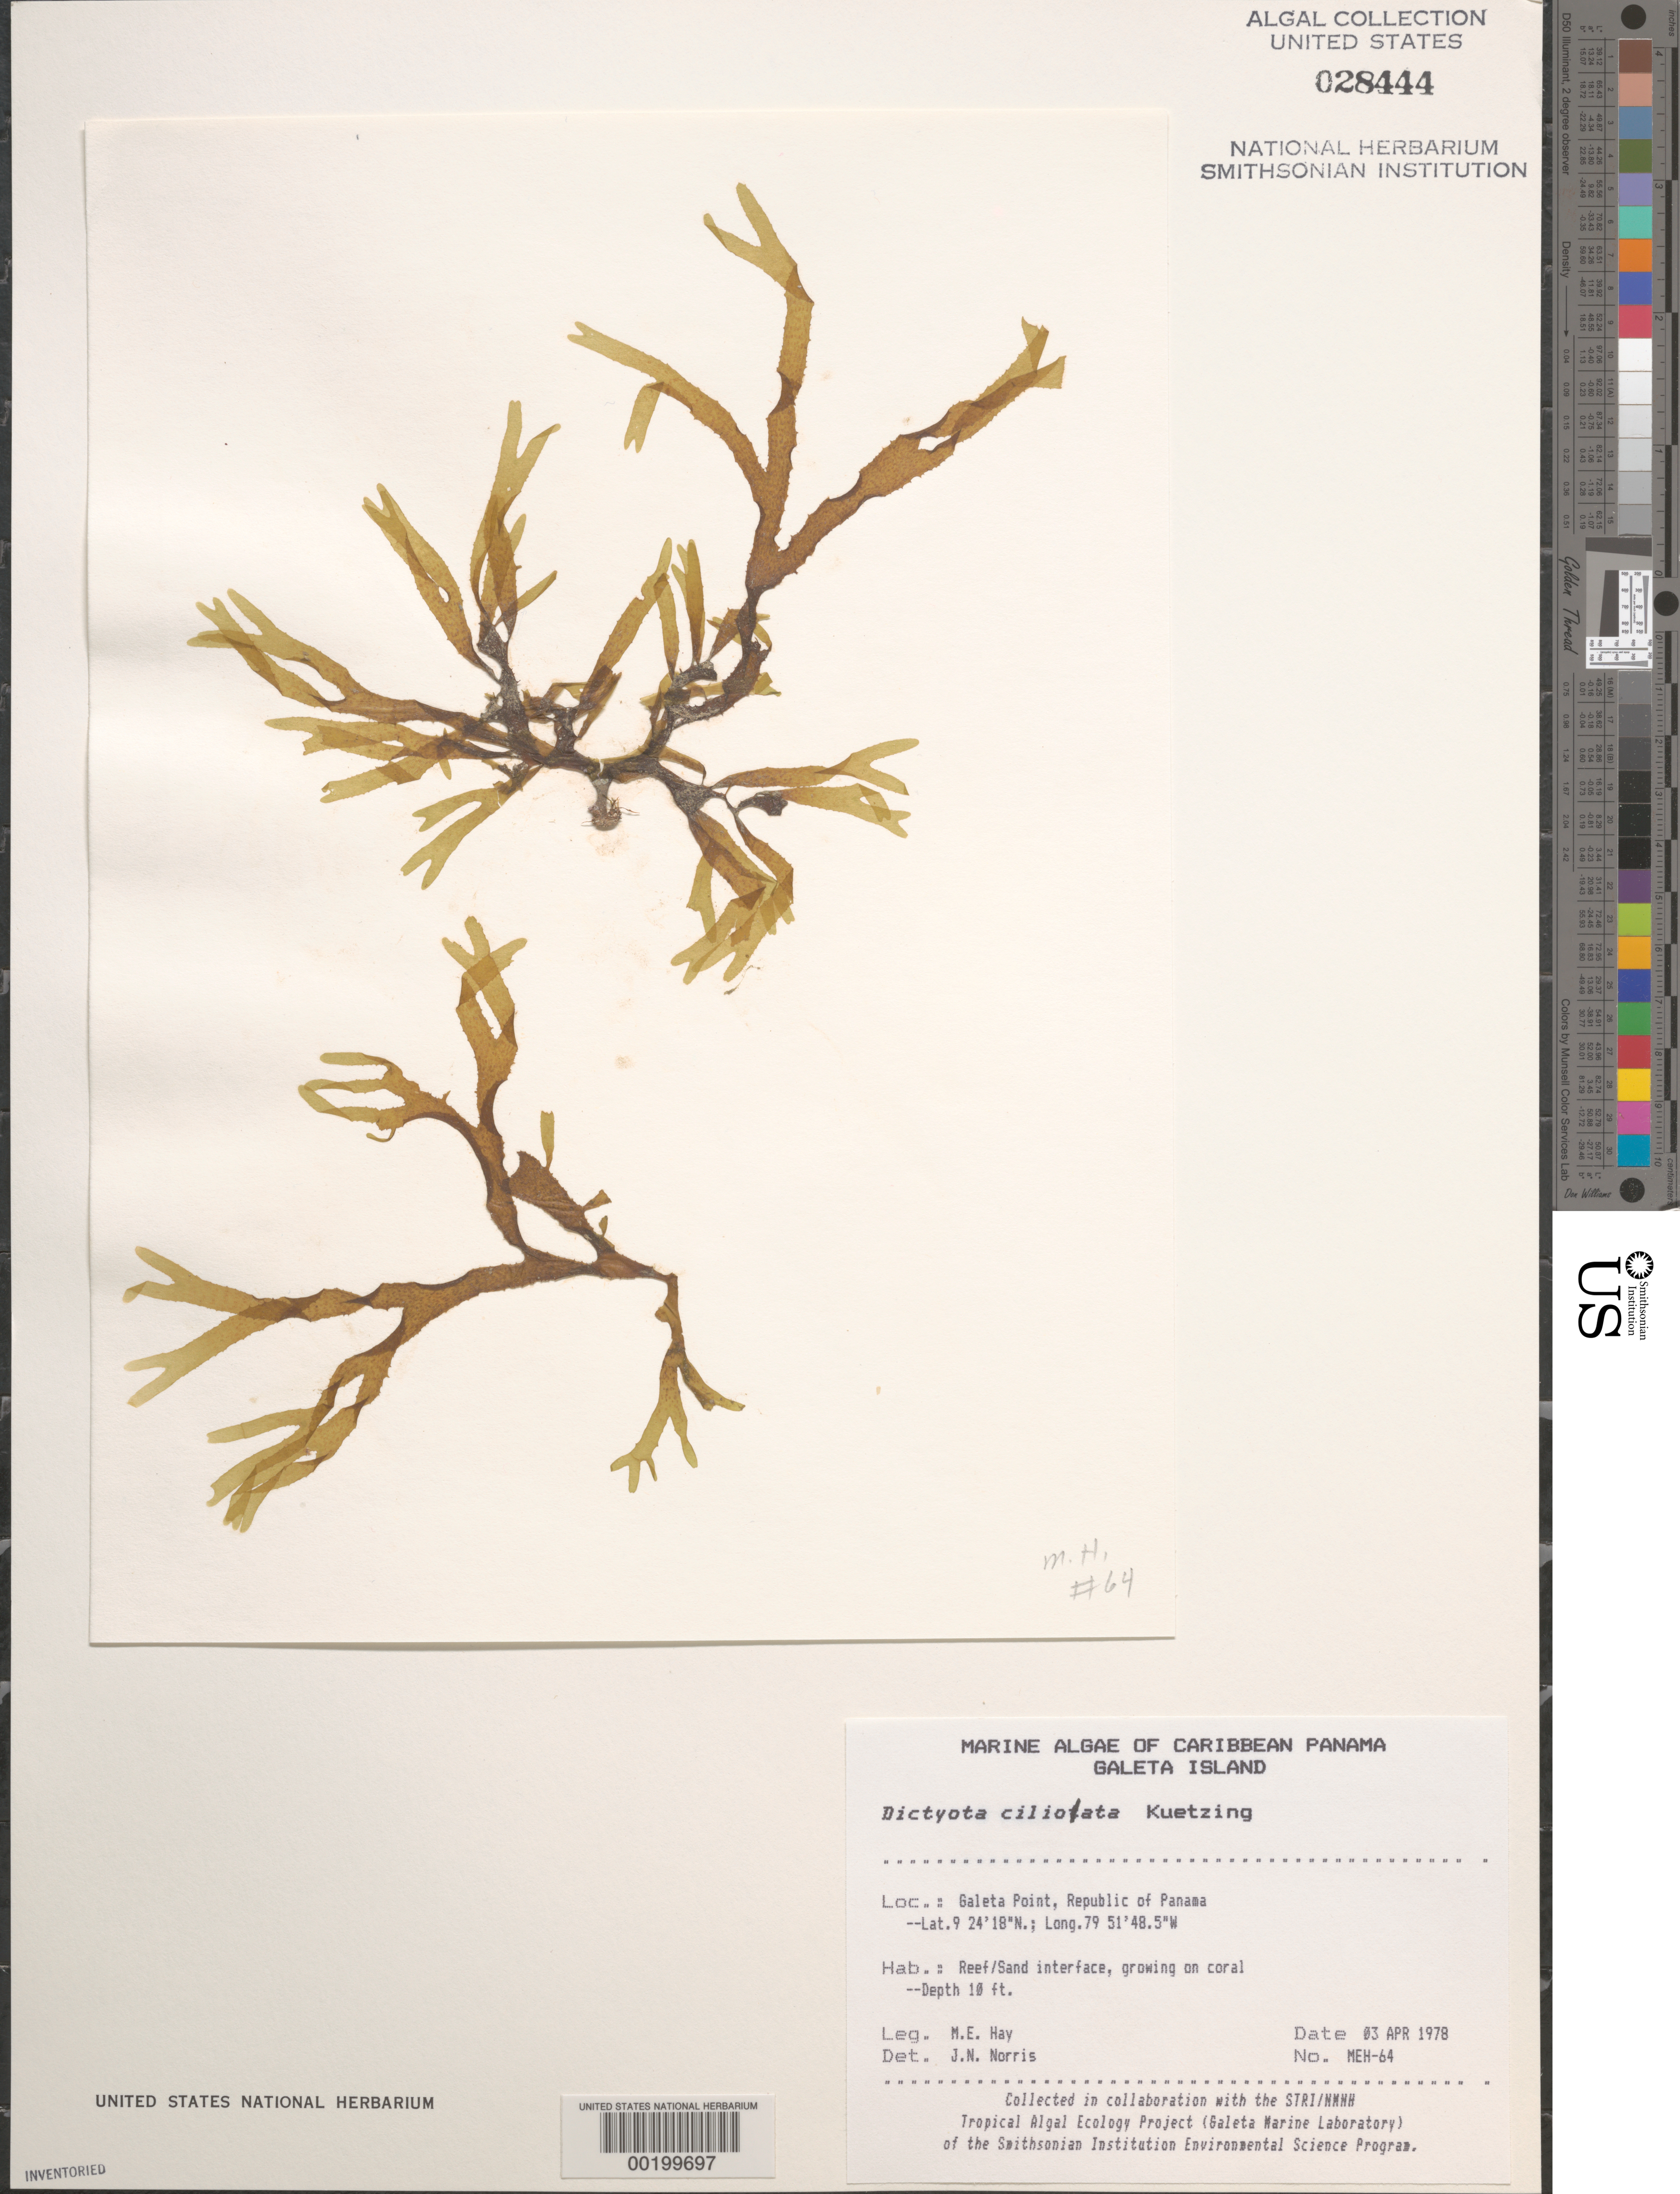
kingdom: Chromista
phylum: Ochrophyta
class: Phaeophyceae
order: Dictyotales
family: Dictyotaceae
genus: Dictyota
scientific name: Dictyota ciliolata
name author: Sond. ex Kütz.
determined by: Norris, James N.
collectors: M. E. Hay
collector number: MEH-64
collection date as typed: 03 Apr 1978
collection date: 1978-04-03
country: Panama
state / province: Colón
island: Galeta Island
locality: Galeta Point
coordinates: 9 24' 18" N, 79 51' 48.5" W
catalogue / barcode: US 28444